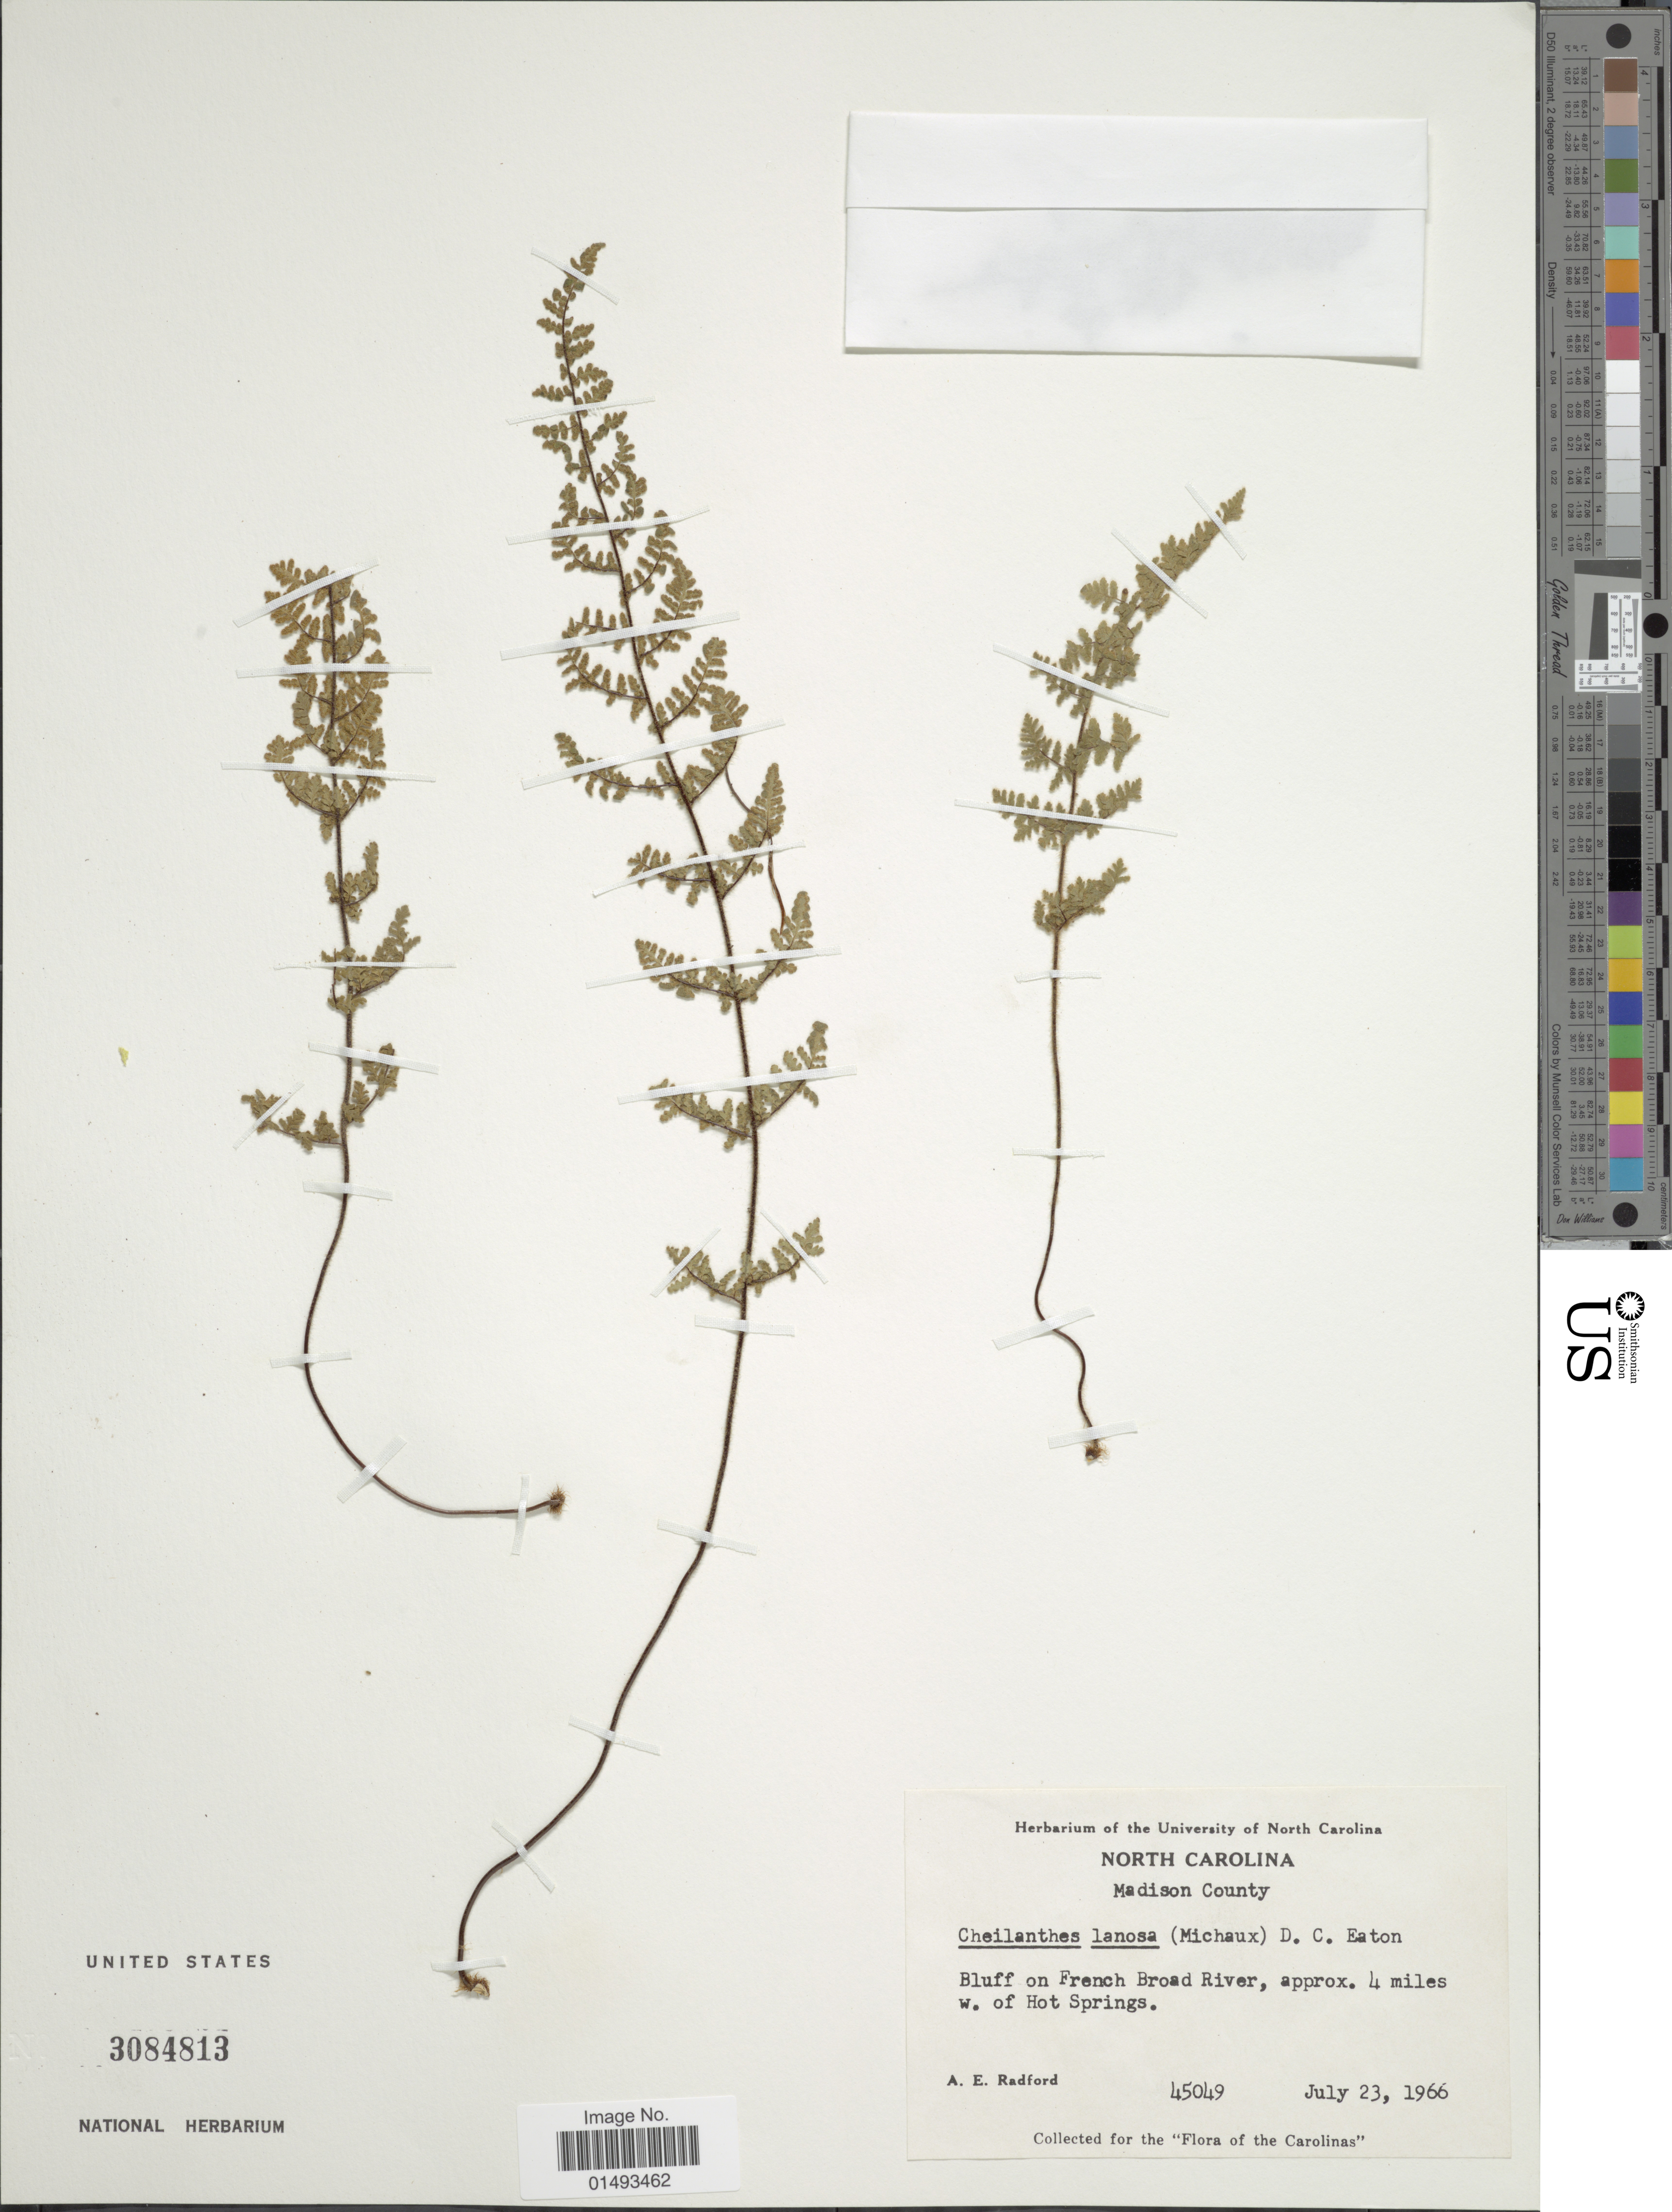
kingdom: Plantae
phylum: Tracheophyta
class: Polypodiopsida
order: Polypodiales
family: Pteridaceae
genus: Myriopteris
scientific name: Myriopteris lanosa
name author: (Michx.) Grusz & Windham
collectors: A. Redford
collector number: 45049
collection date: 1966-07-23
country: United States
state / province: North Carolina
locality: Madison County, Bluff on French Broad River, approx. 4 miles w. of Hot Springs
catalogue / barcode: US 3084813